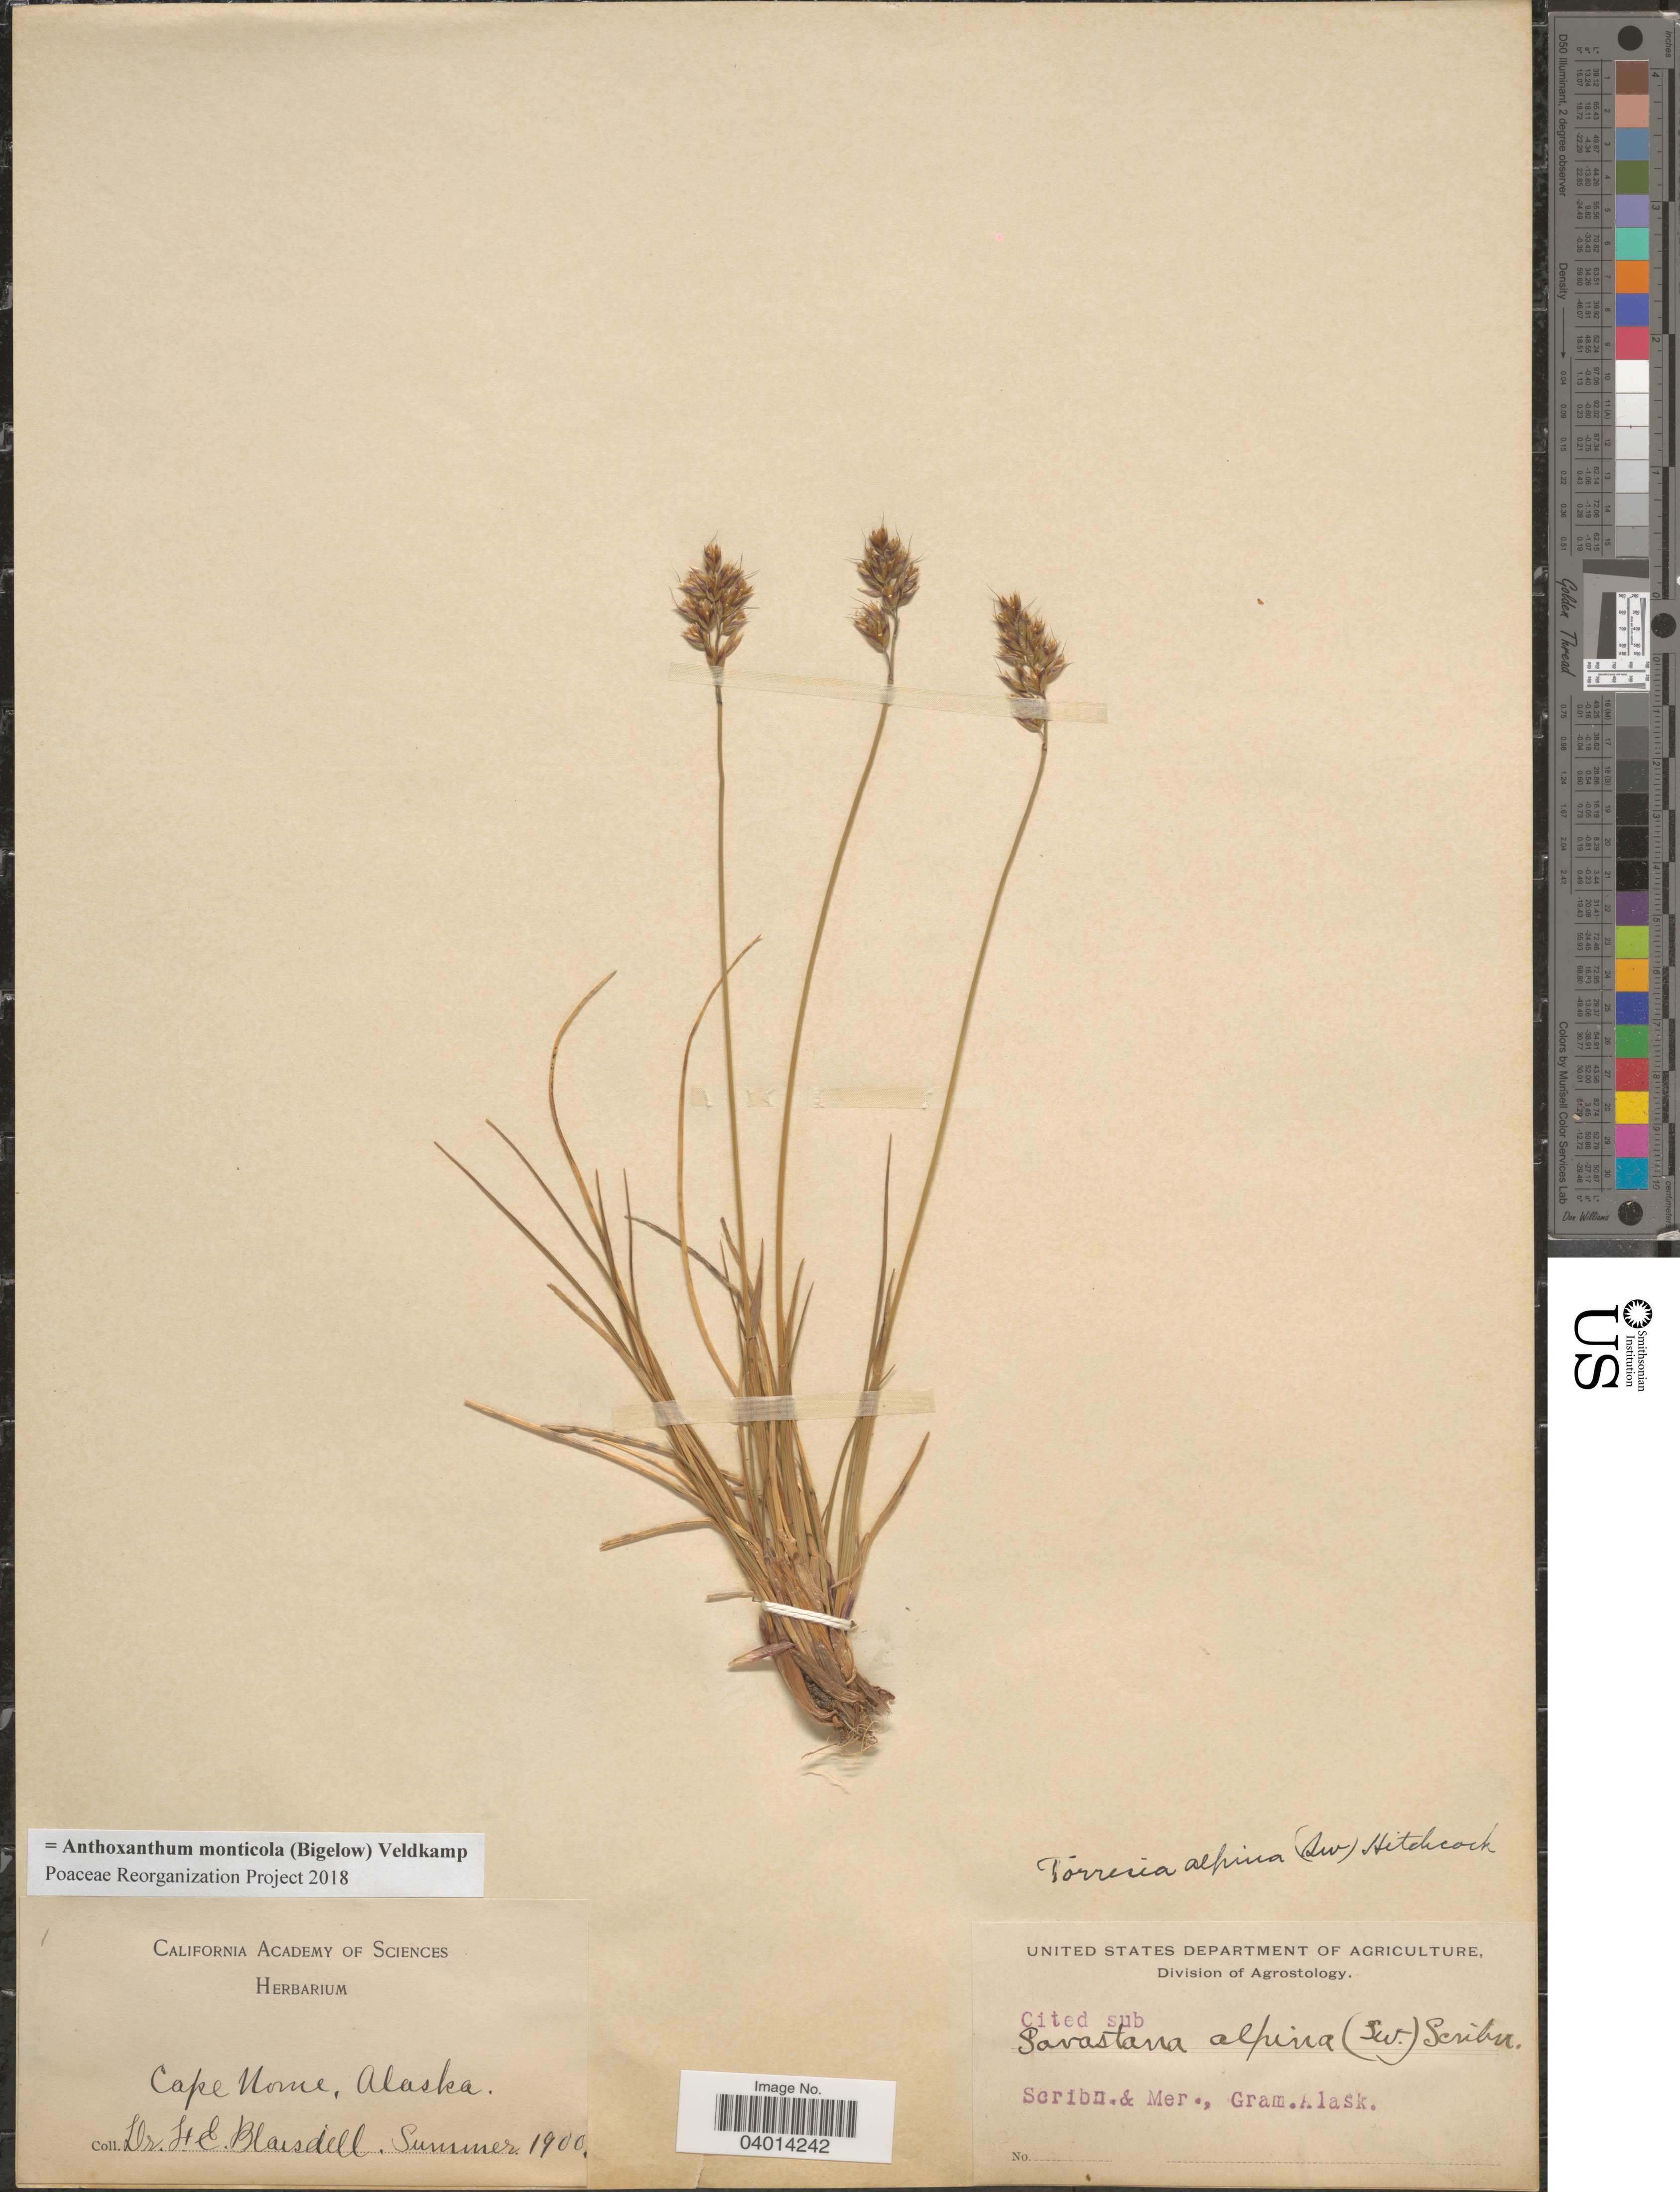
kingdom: Plantae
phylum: Tracheophyta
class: Liliopsida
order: Poales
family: Poaceae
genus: Anthoxanthum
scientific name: Anthoxanthum monticola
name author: (Bigelow) Veldkamp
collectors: H. Blaisdell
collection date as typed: Summer 1900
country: United States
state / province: Alaska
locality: Cape Nome.